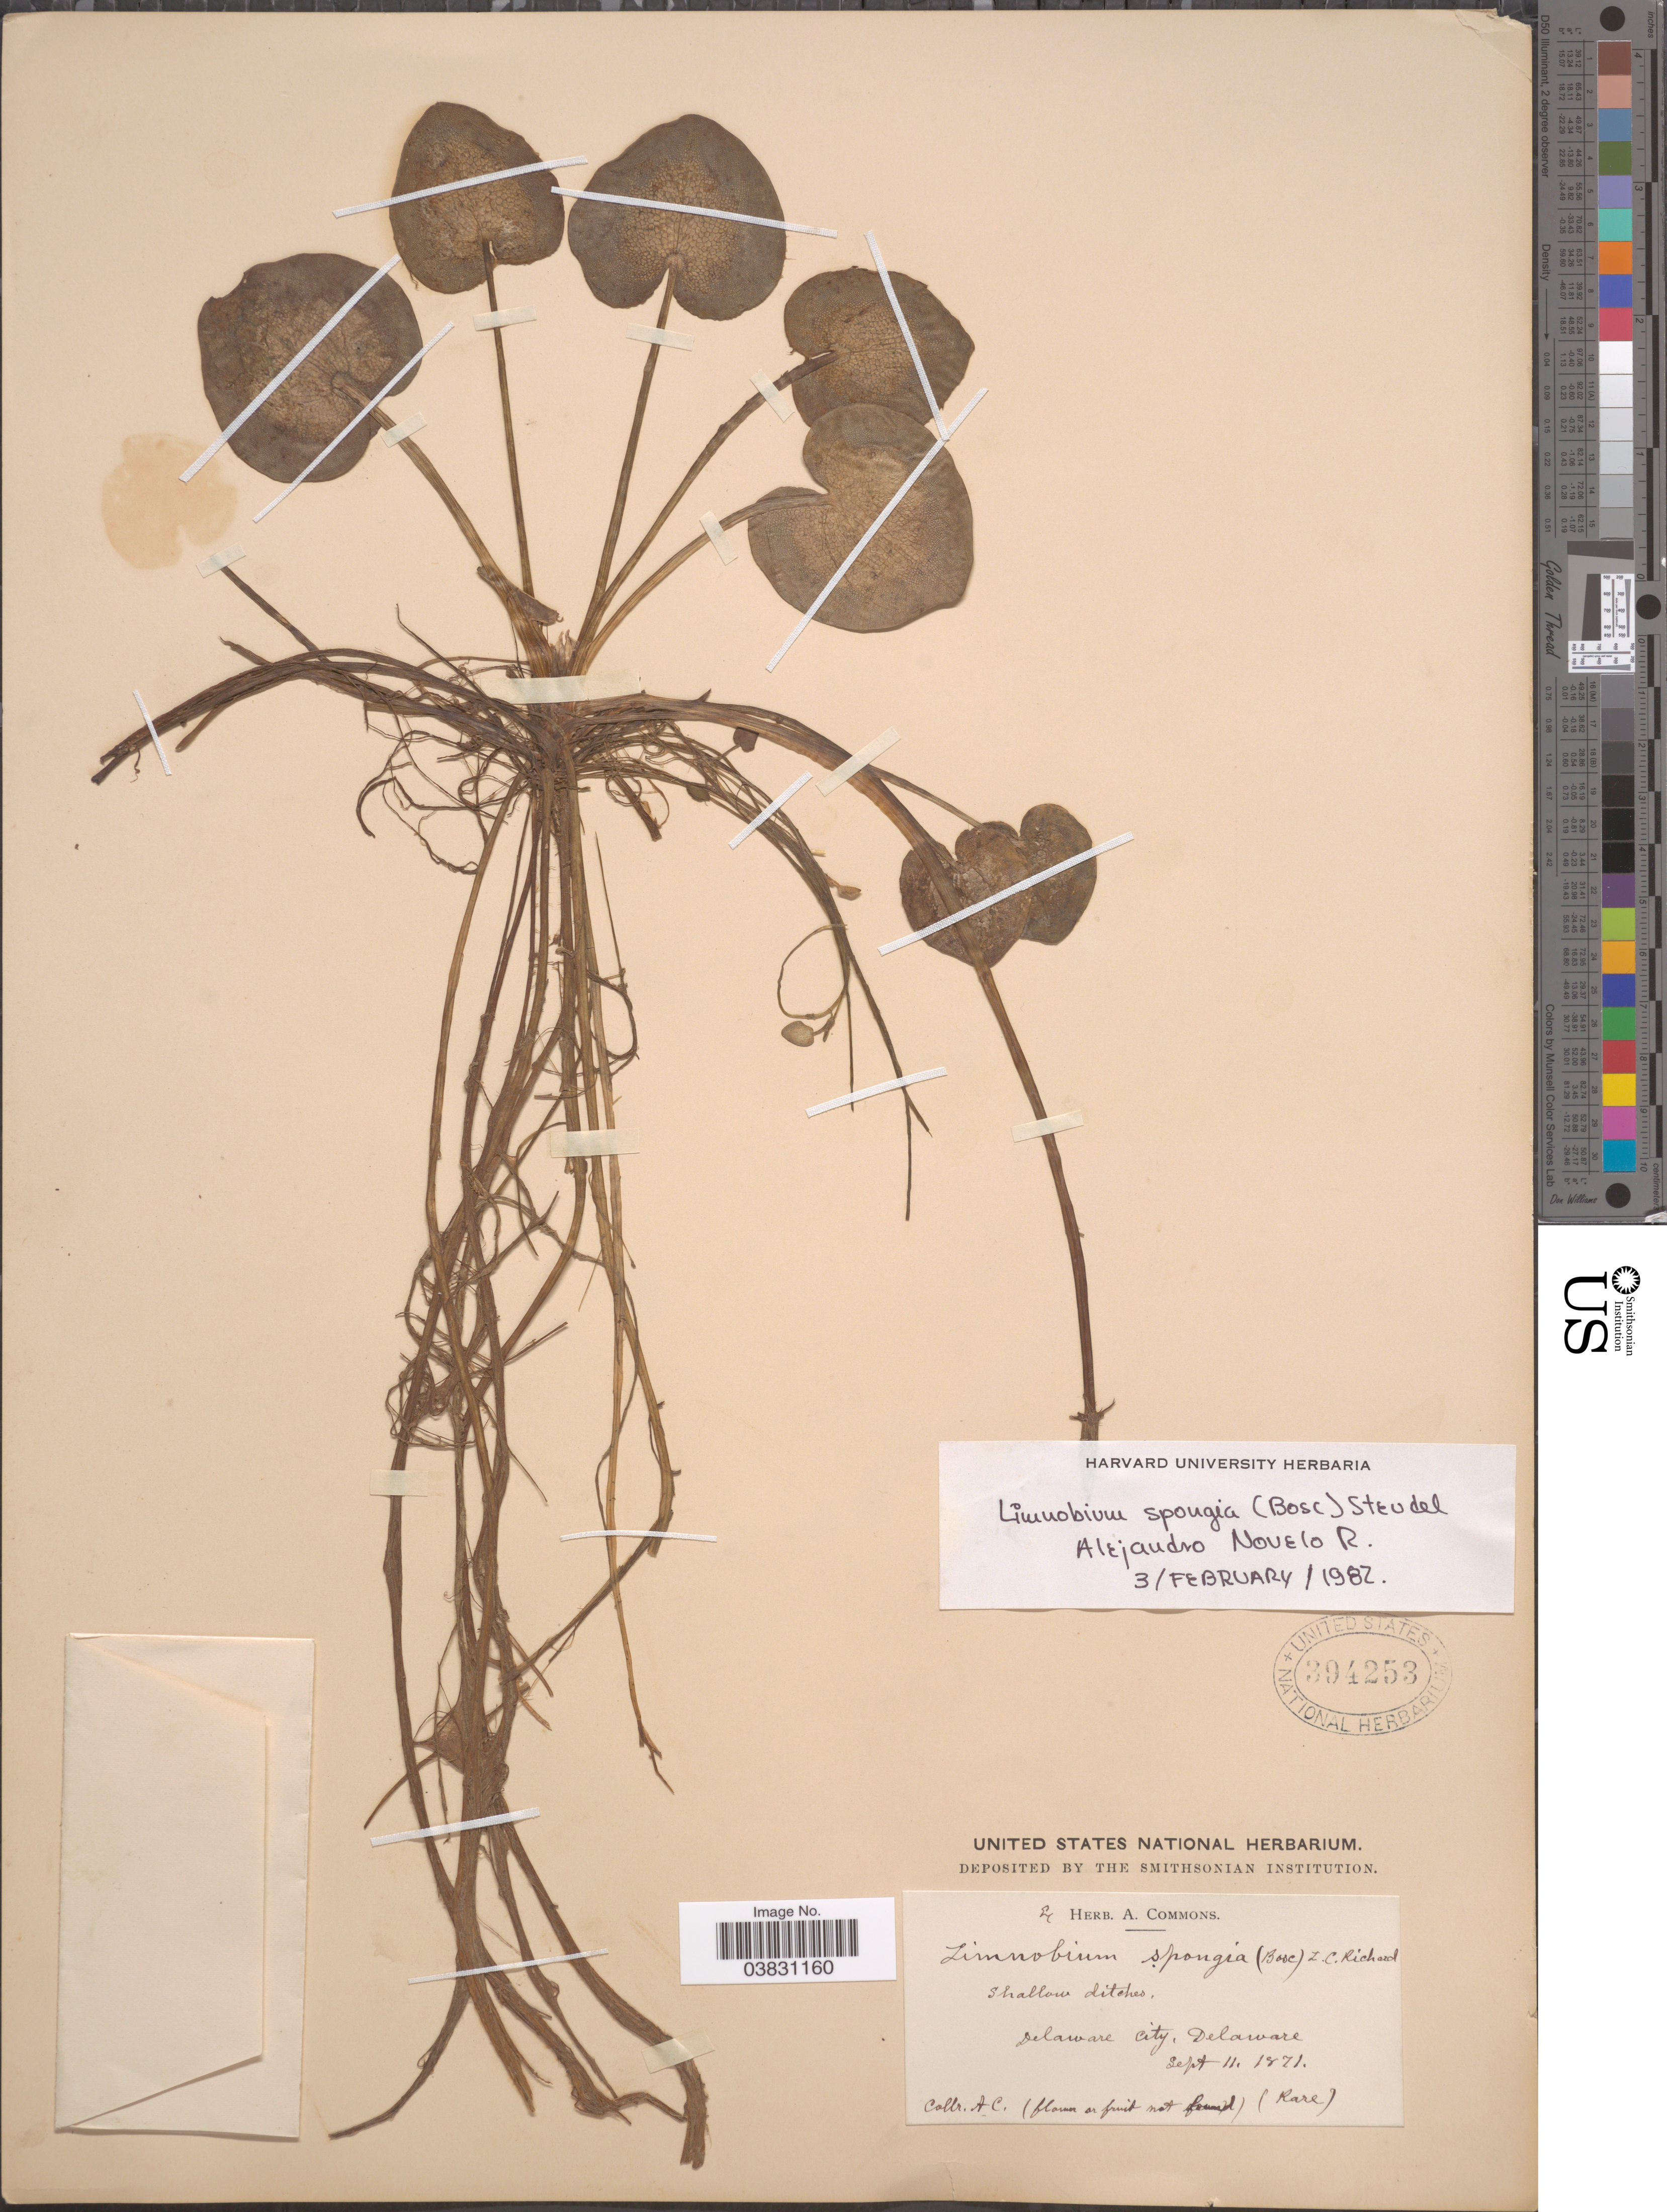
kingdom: Plantae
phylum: Tracheophyta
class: Liliopsida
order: Alismatales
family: Hydrocharitaceae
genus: Limnobium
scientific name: Limnobium spongia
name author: (Bosc) Rich. ex Steud.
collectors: A. Commons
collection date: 1871-09-11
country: United States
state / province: Delaware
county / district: New Castle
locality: Delaware City.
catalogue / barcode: US 394253